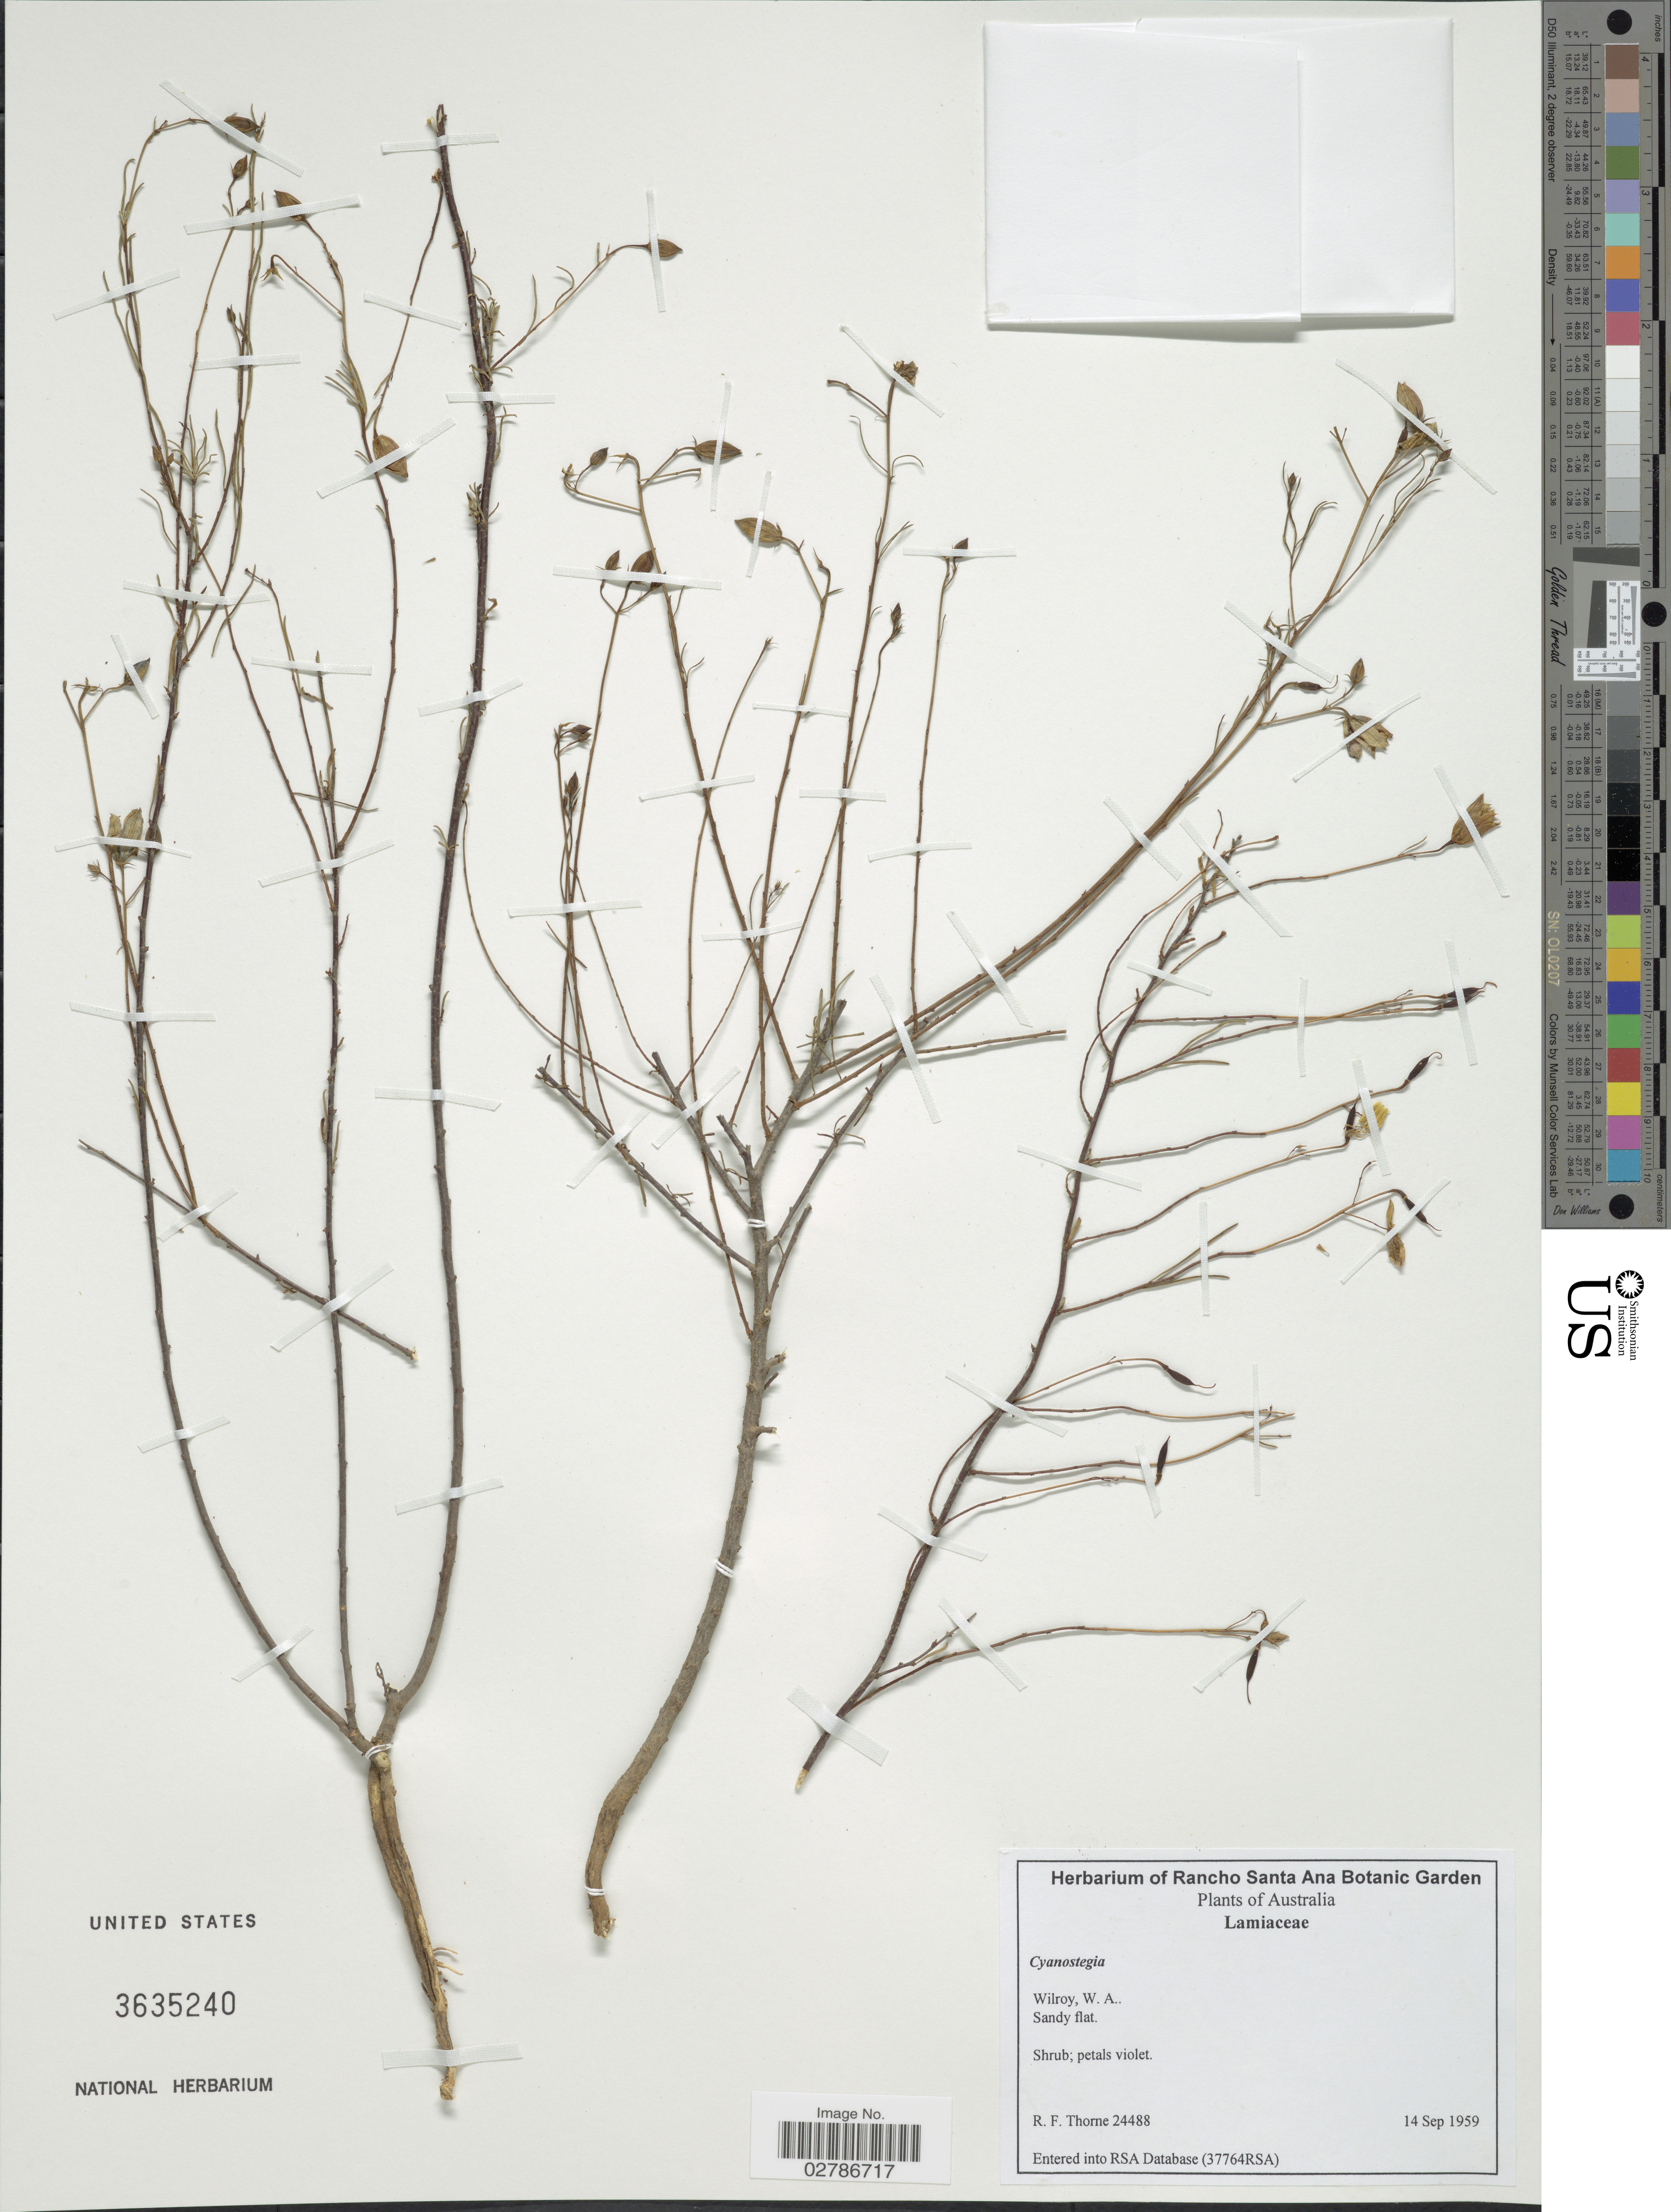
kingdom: Plantae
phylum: Tracheophyta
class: Magnoliopsida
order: Lamiales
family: Lamiaceae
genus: Cyanostegia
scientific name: Cyanostegia sp.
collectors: R. F. Thorne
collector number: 24488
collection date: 1959-09-14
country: Australia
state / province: Western Australia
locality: Wilroy, W.A.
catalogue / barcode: US 3635240